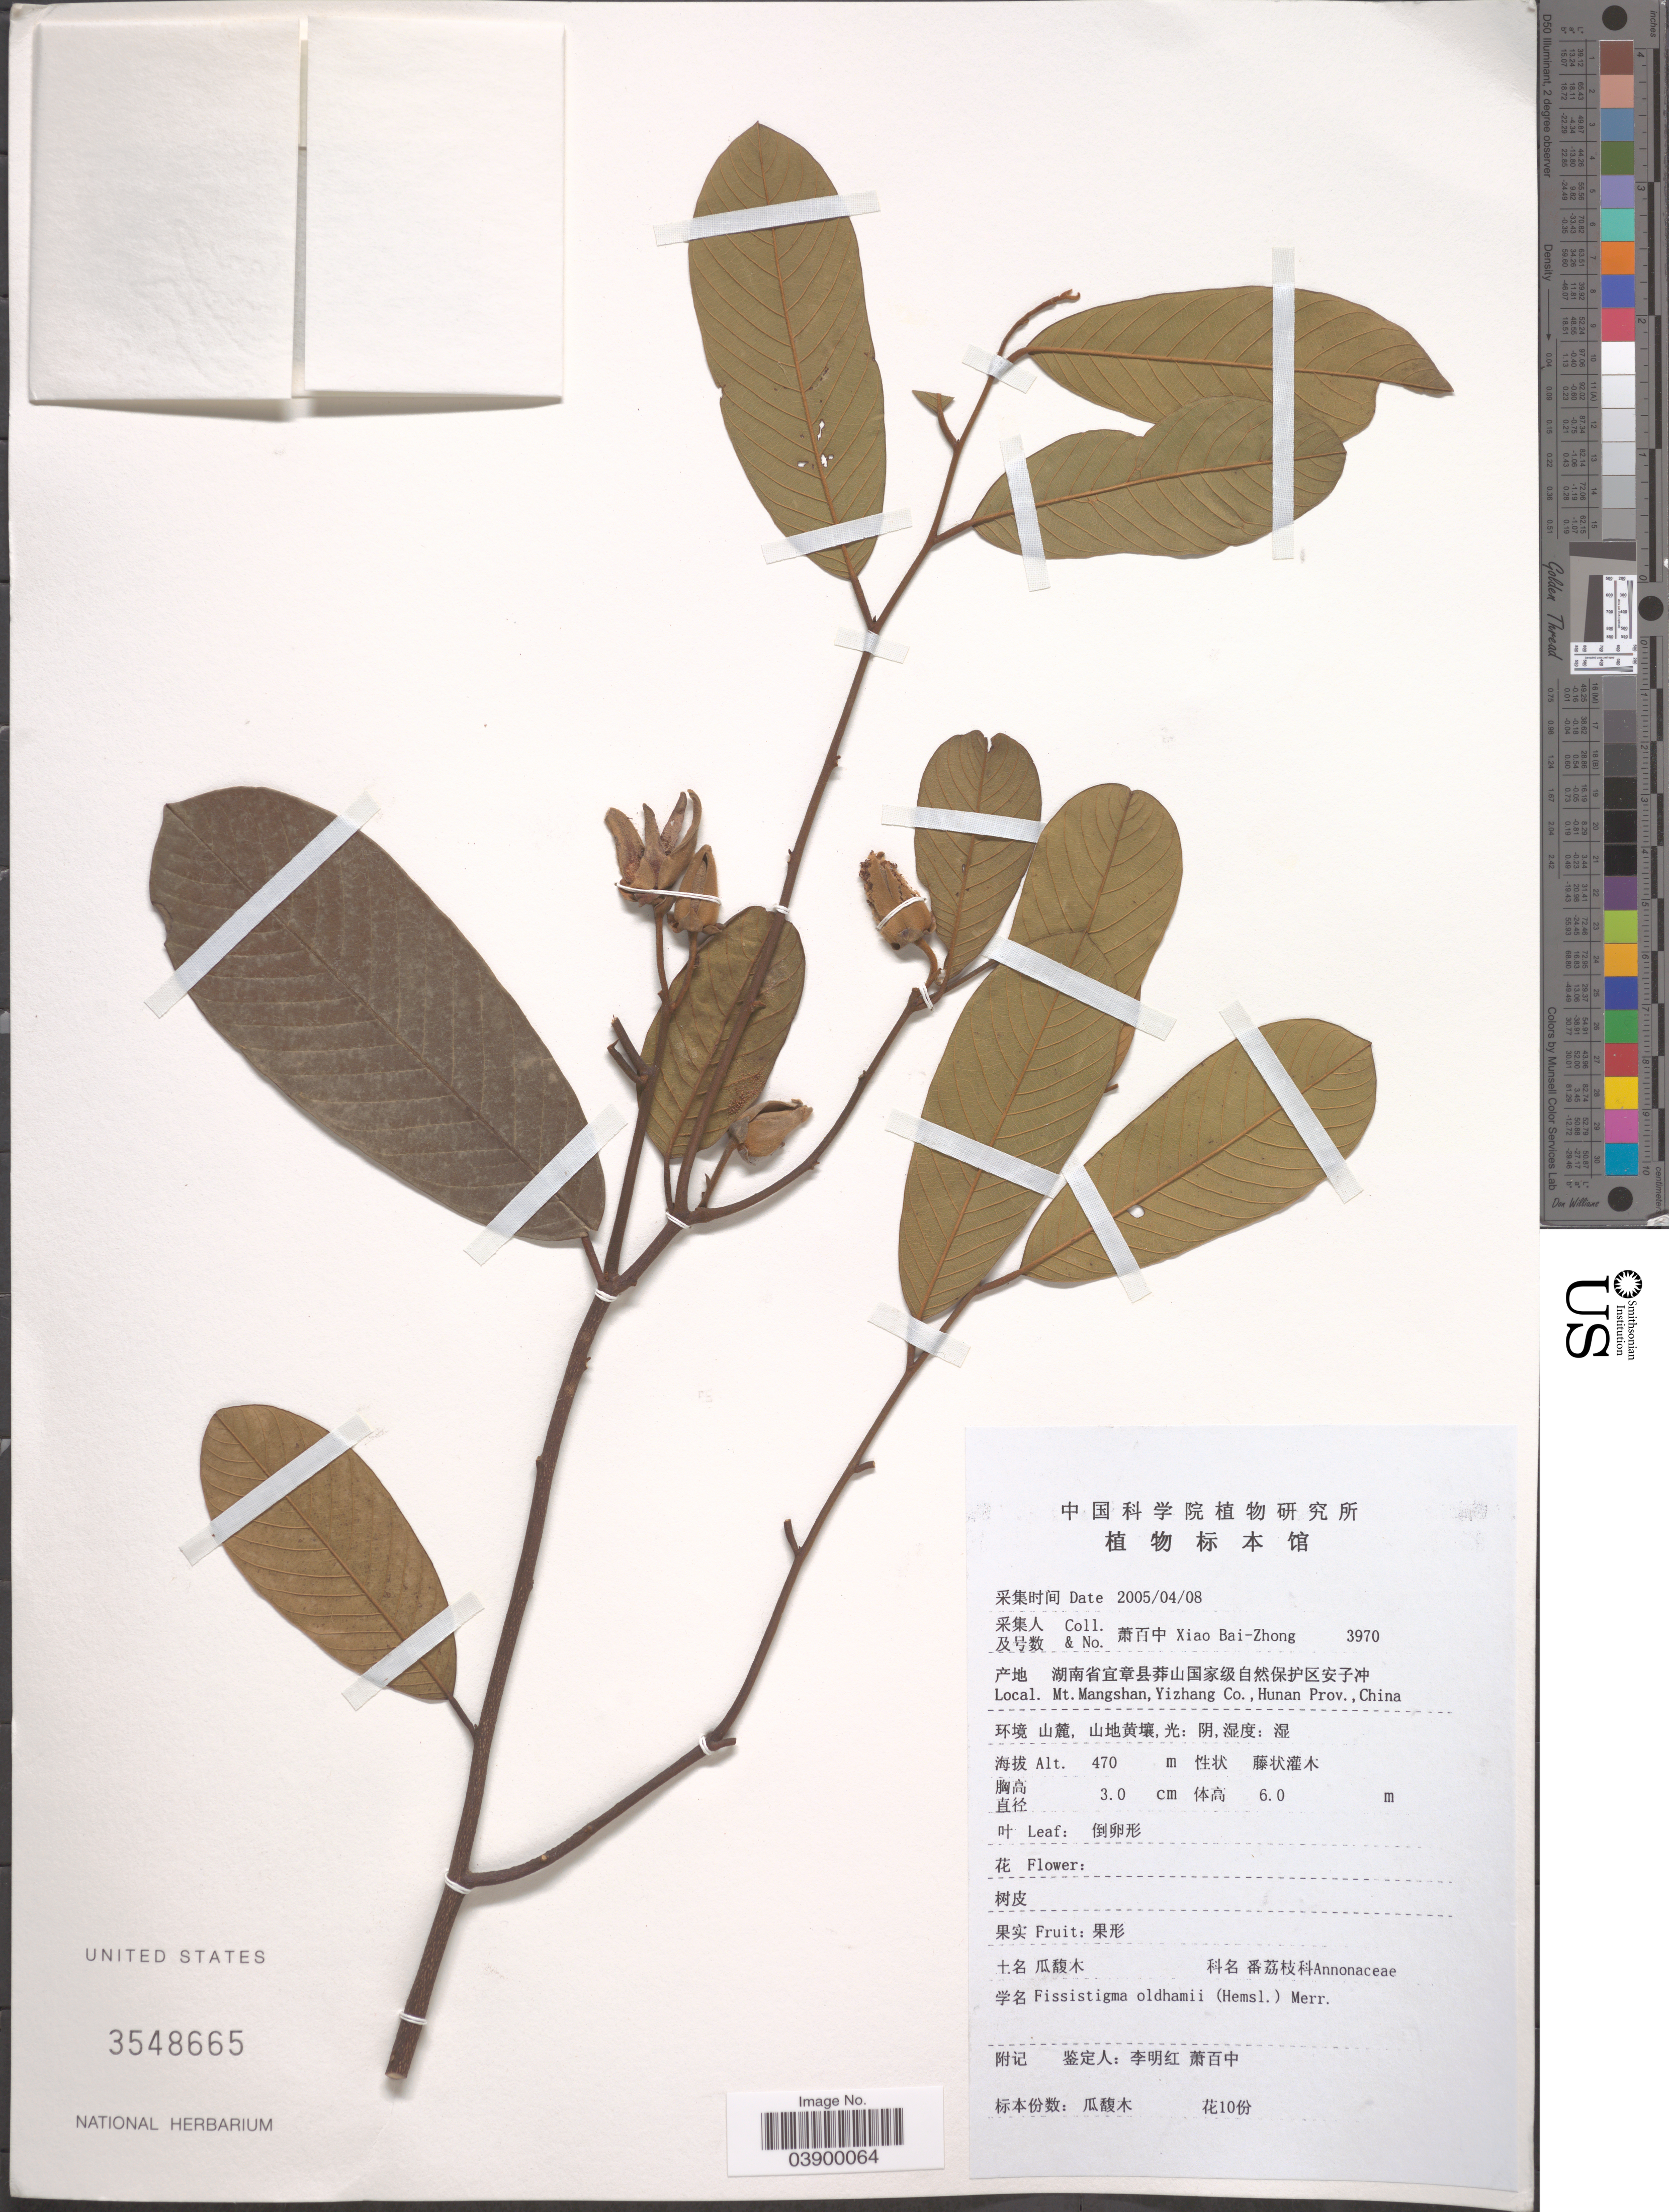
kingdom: Plantae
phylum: Tracheophyta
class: Magnoliopsida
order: Magnoliales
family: Annonaceae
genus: Fissistigma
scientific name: Fissistigma oldhamii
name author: (Hemsl.) Merr.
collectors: B. Z. Xiao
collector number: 3970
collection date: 2005-04-08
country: China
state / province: Hunan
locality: Mt. Mangshan, Yizhang Co.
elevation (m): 470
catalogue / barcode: US 3548665